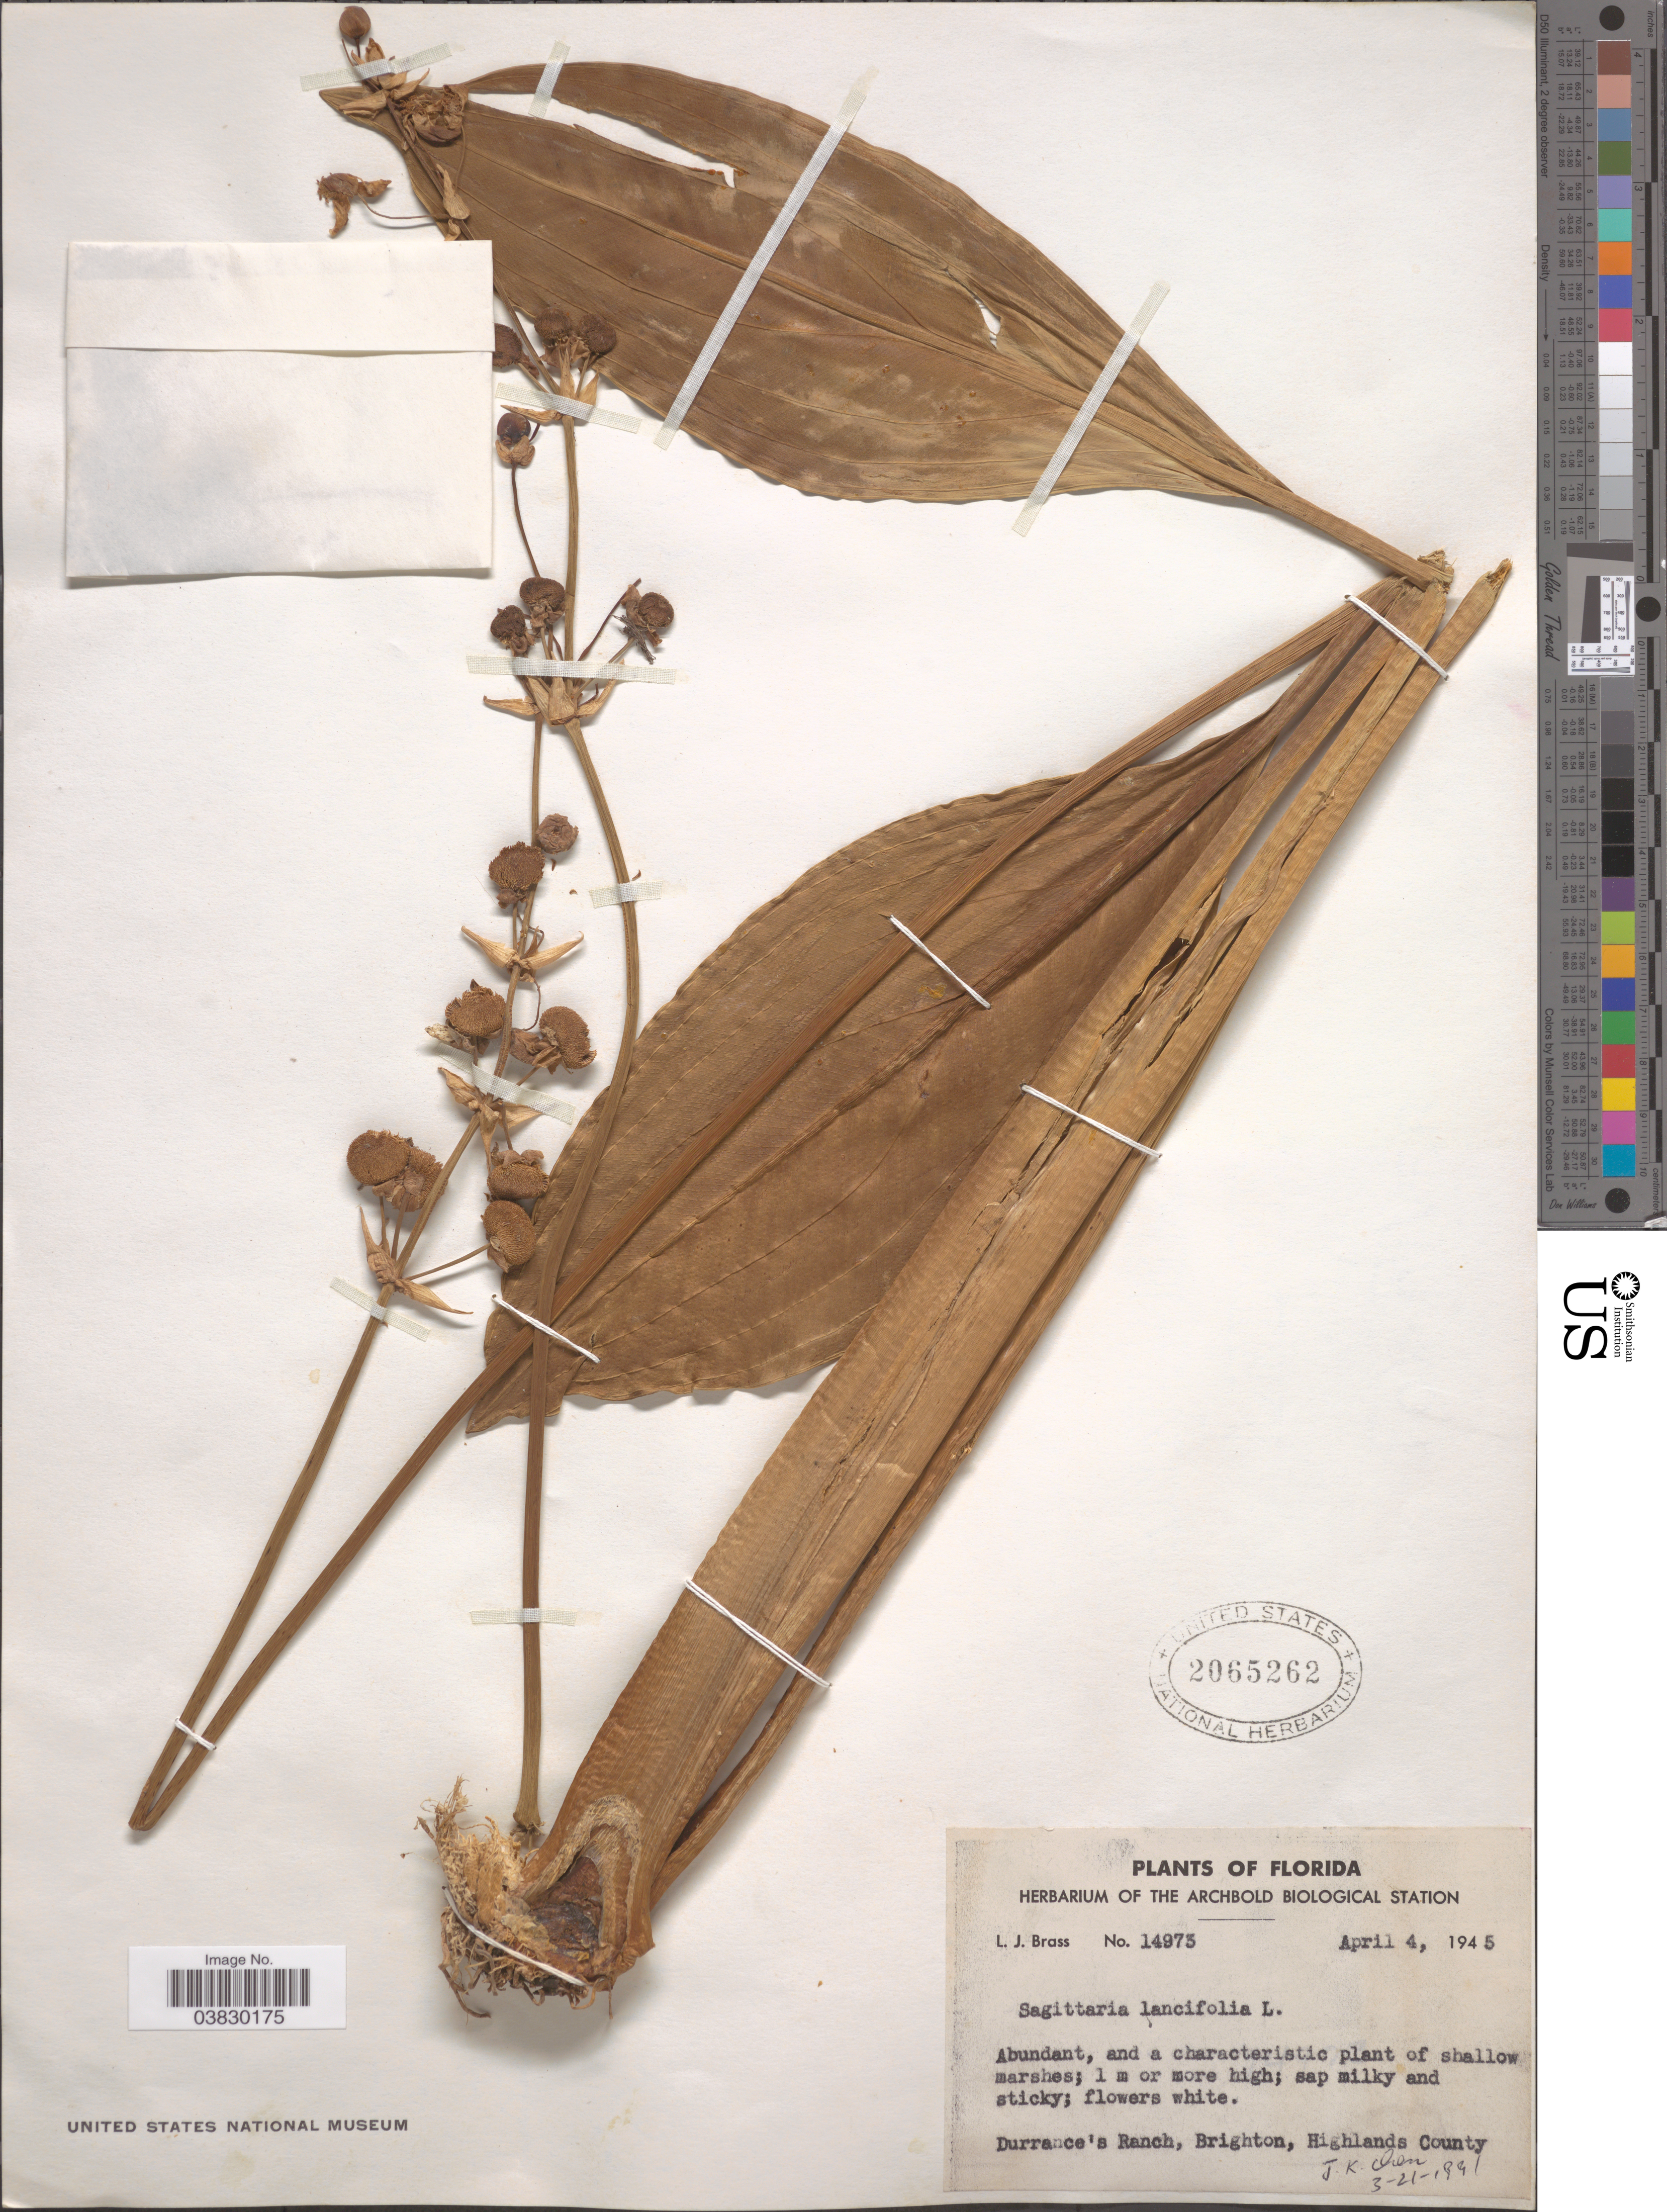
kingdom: Plantae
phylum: Tracheophyta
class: Liliopsida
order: Alismatales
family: Alismataceae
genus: Sagittaria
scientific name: Sagittaria lancifolia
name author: L.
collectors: L. J. Brass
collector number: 14973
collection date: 1945-04-04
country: United States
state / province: Florida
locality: Durrance's Ranch, Brighton, Highlands County.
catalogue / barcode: US 2065262